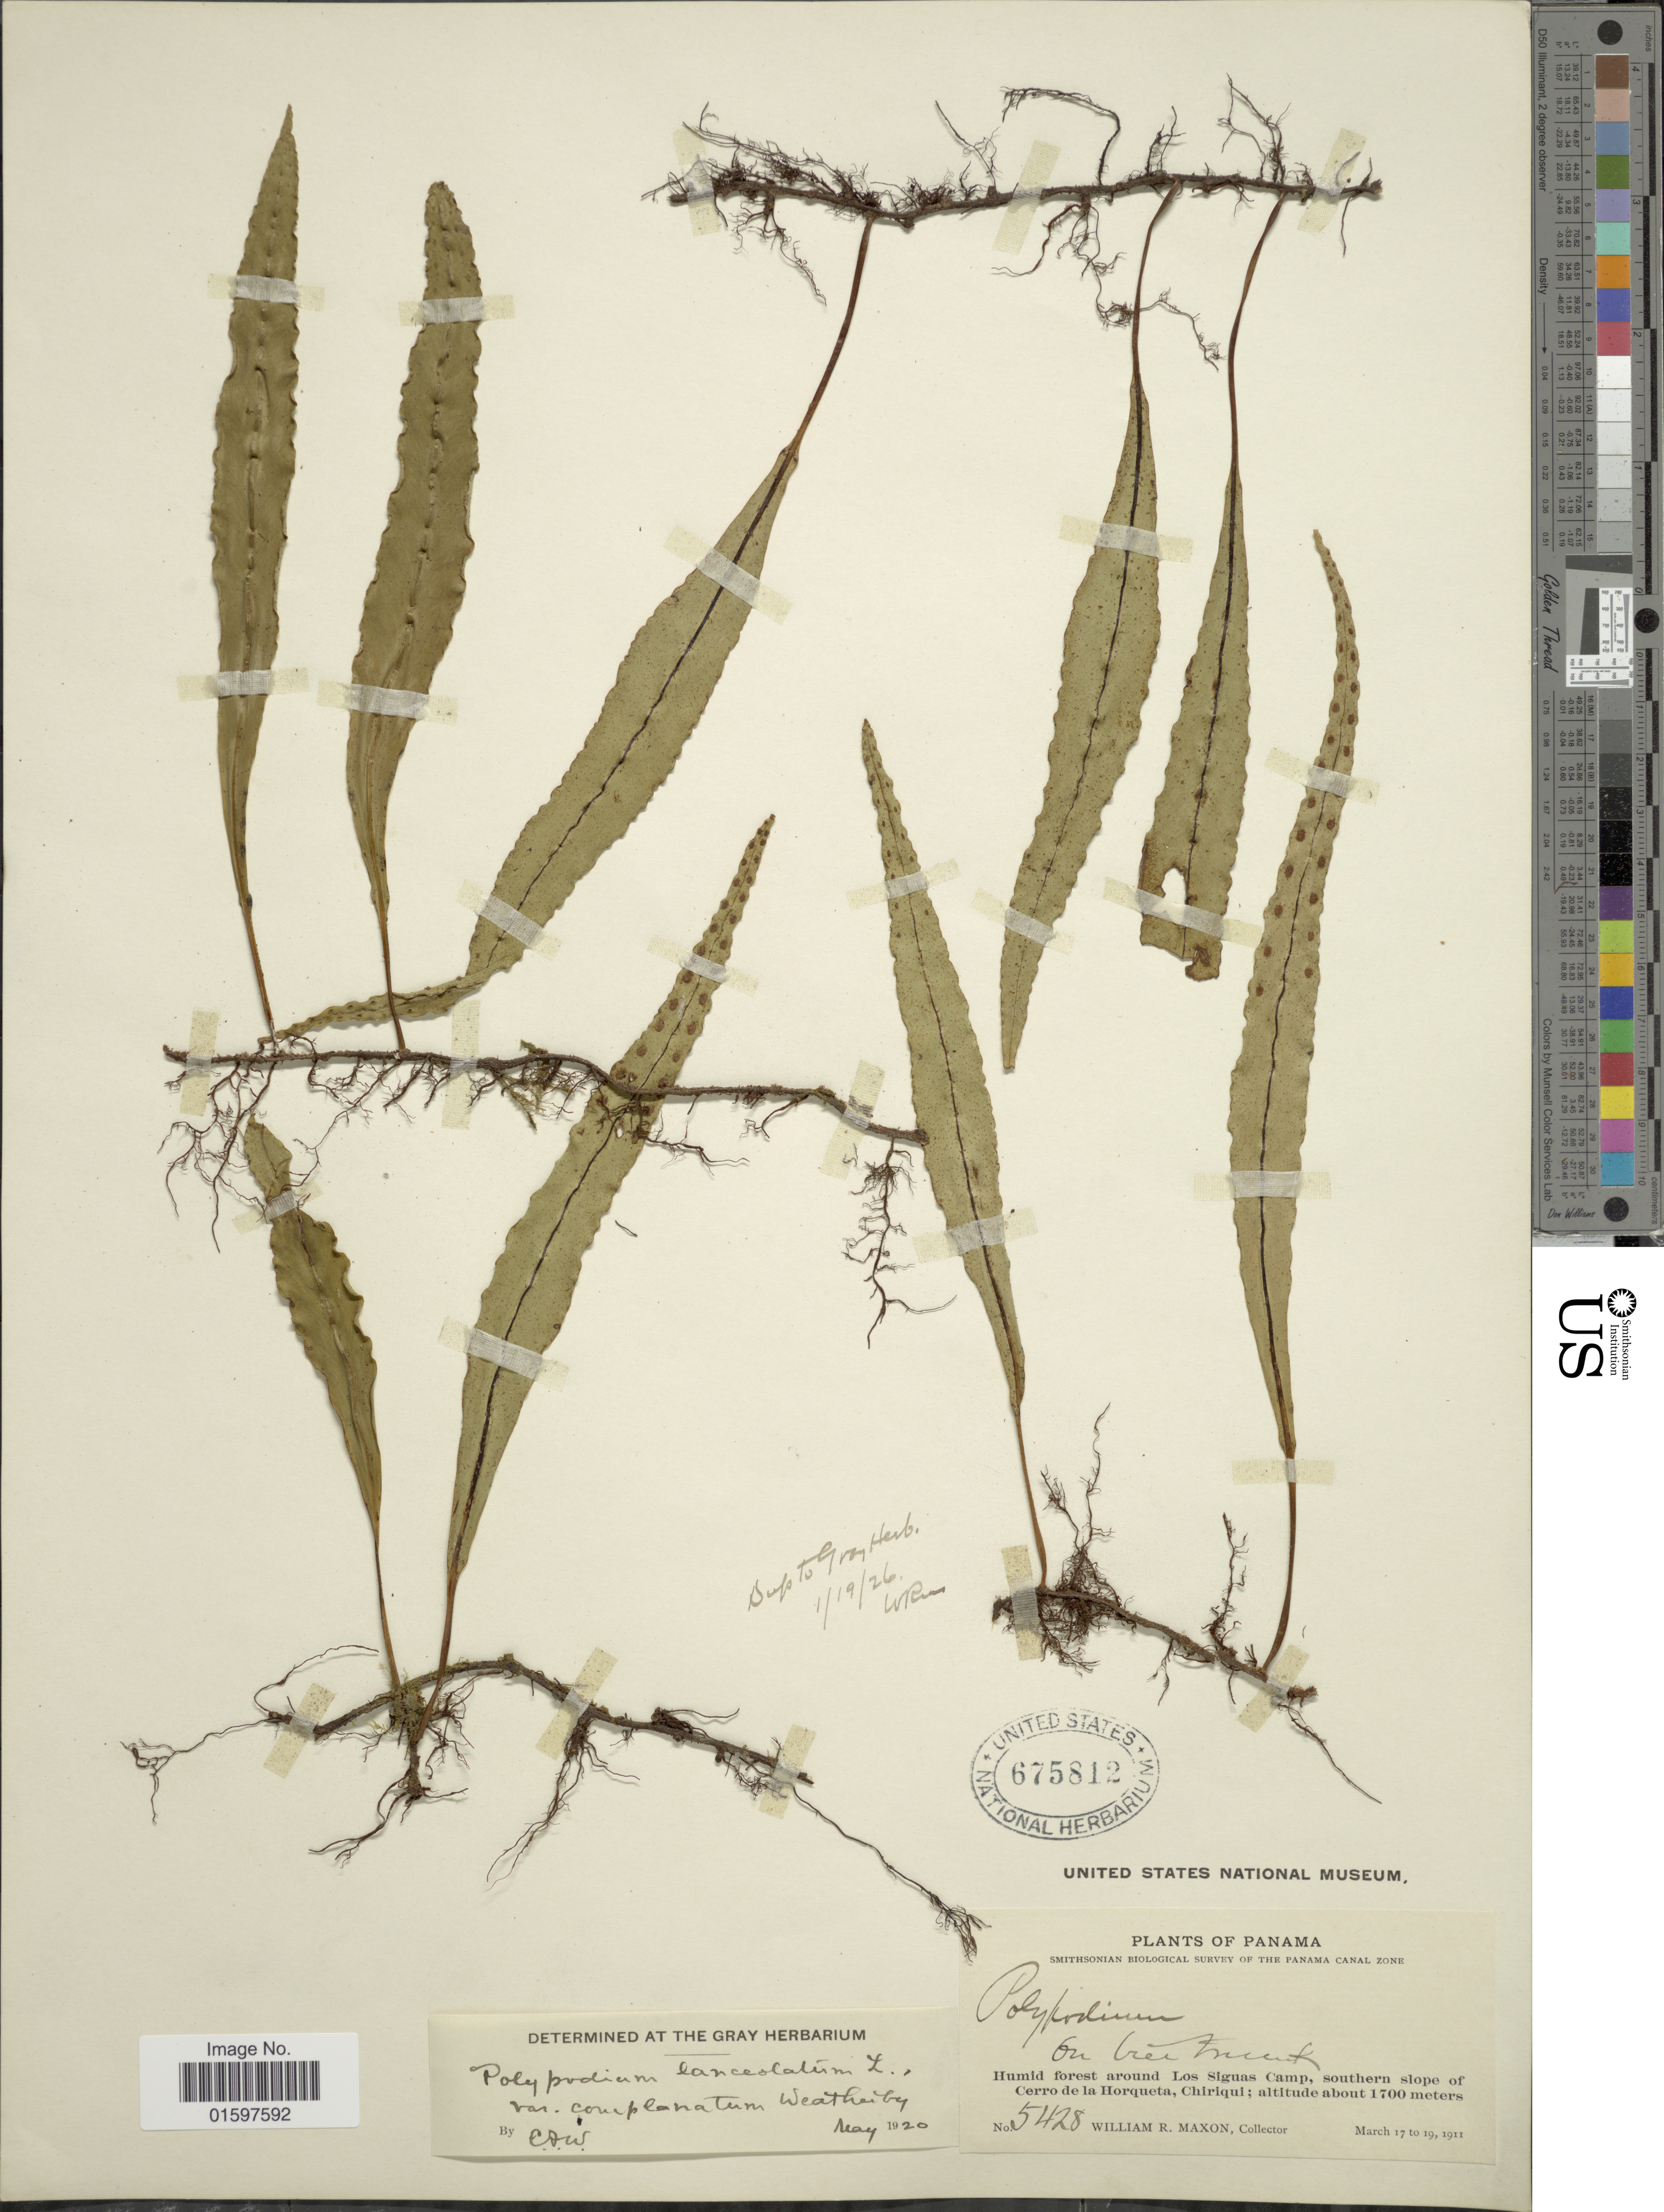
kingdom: Plantae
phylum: Tracheophyta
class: Polypodiopsida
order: Polypodiales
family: Polypodiaceae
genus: Pleopeltis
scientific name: Pleopeltis macrocarpa var. complanata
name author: (Weath.) Lellinger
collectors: W. R. Maxon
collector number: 5428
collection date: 1911-03-17/1911-03-19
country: Panama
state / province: Chiriqui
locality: Panam Canal Zone, on tree trunk, Humid forest around Los Siguas Camp, southern slope of Cerro de la Horqueta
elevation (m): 1700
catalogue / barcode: US 675812